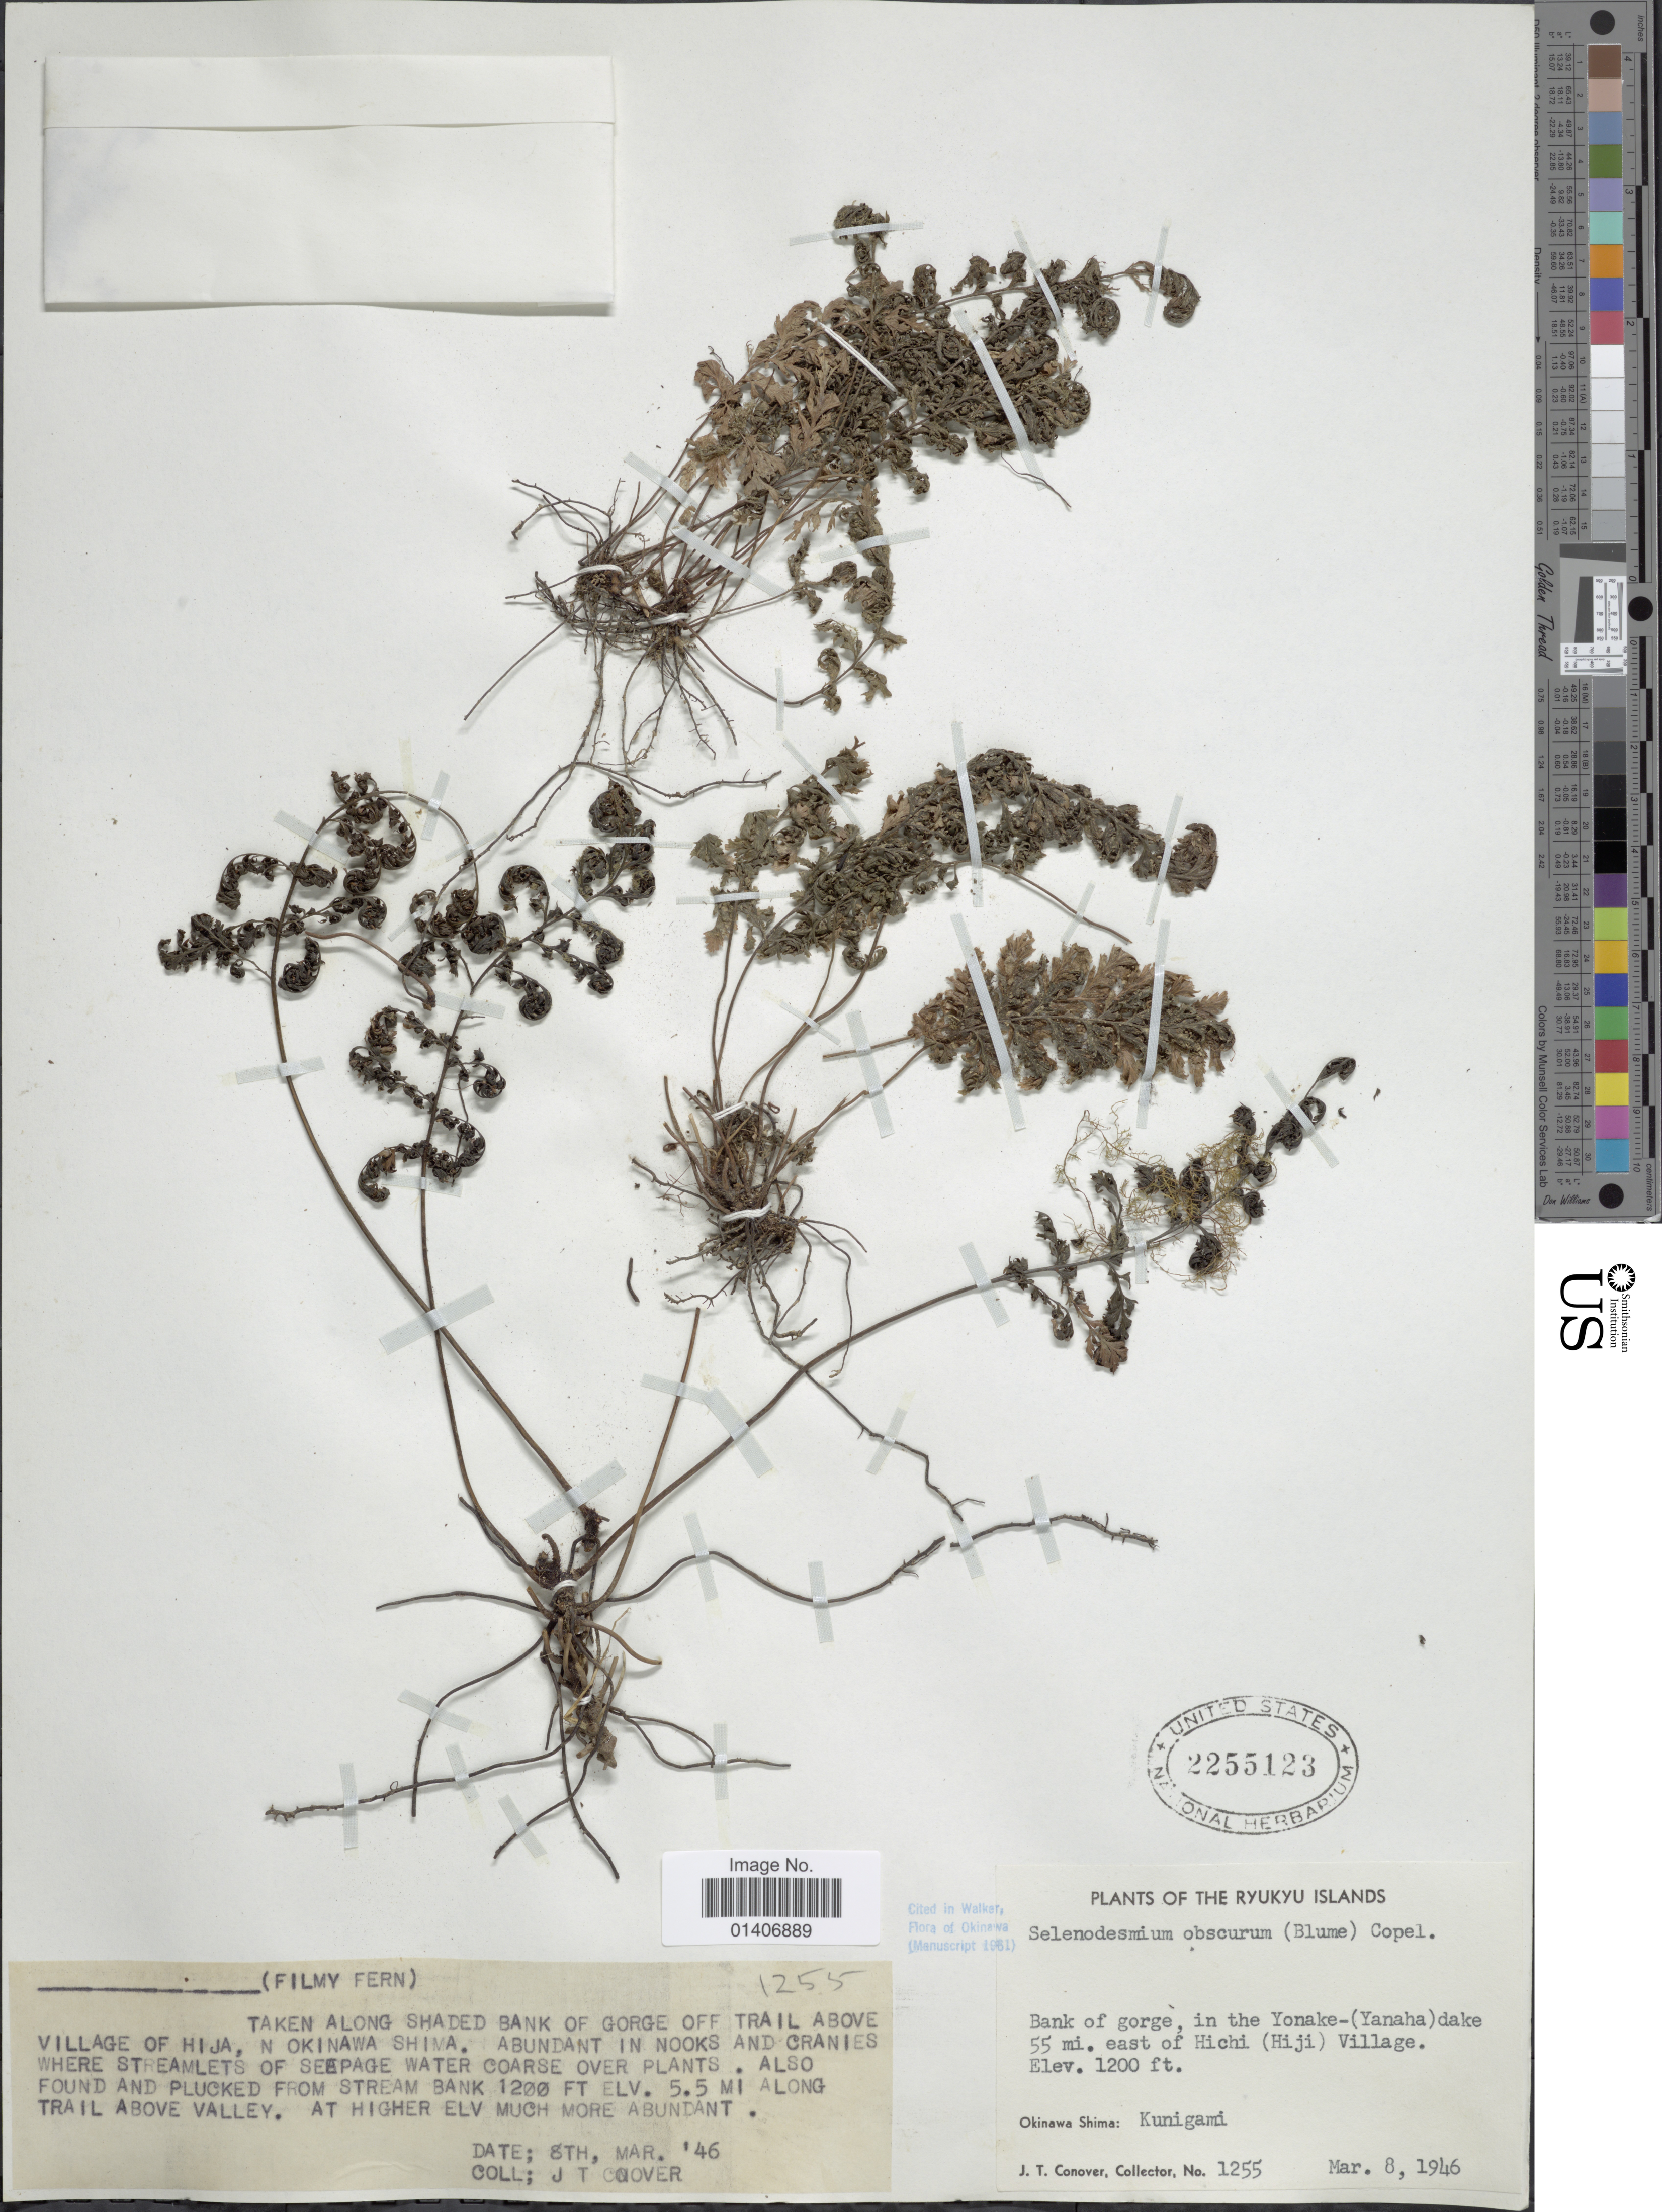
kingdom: Plantae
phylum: Tracheophyta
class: Polypodiopsida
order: Hymenophyllales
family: Hymenophyllaceae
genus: Abrodictyum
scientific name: Abrodictyum obscurum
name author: (Blume) Ebihara & K. Iwats.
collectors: J. T. Conover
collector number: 1255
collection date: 1946-03-08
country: Japan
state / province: Okinawa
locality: The Ryukyu Islands, Bank of gorge, in the Yonake-(Yanaha) dake 55 mi. east of Hichi (Hiji) Village, Okinawa Shima: Kunigami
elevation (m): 366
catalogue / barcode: US 2255123